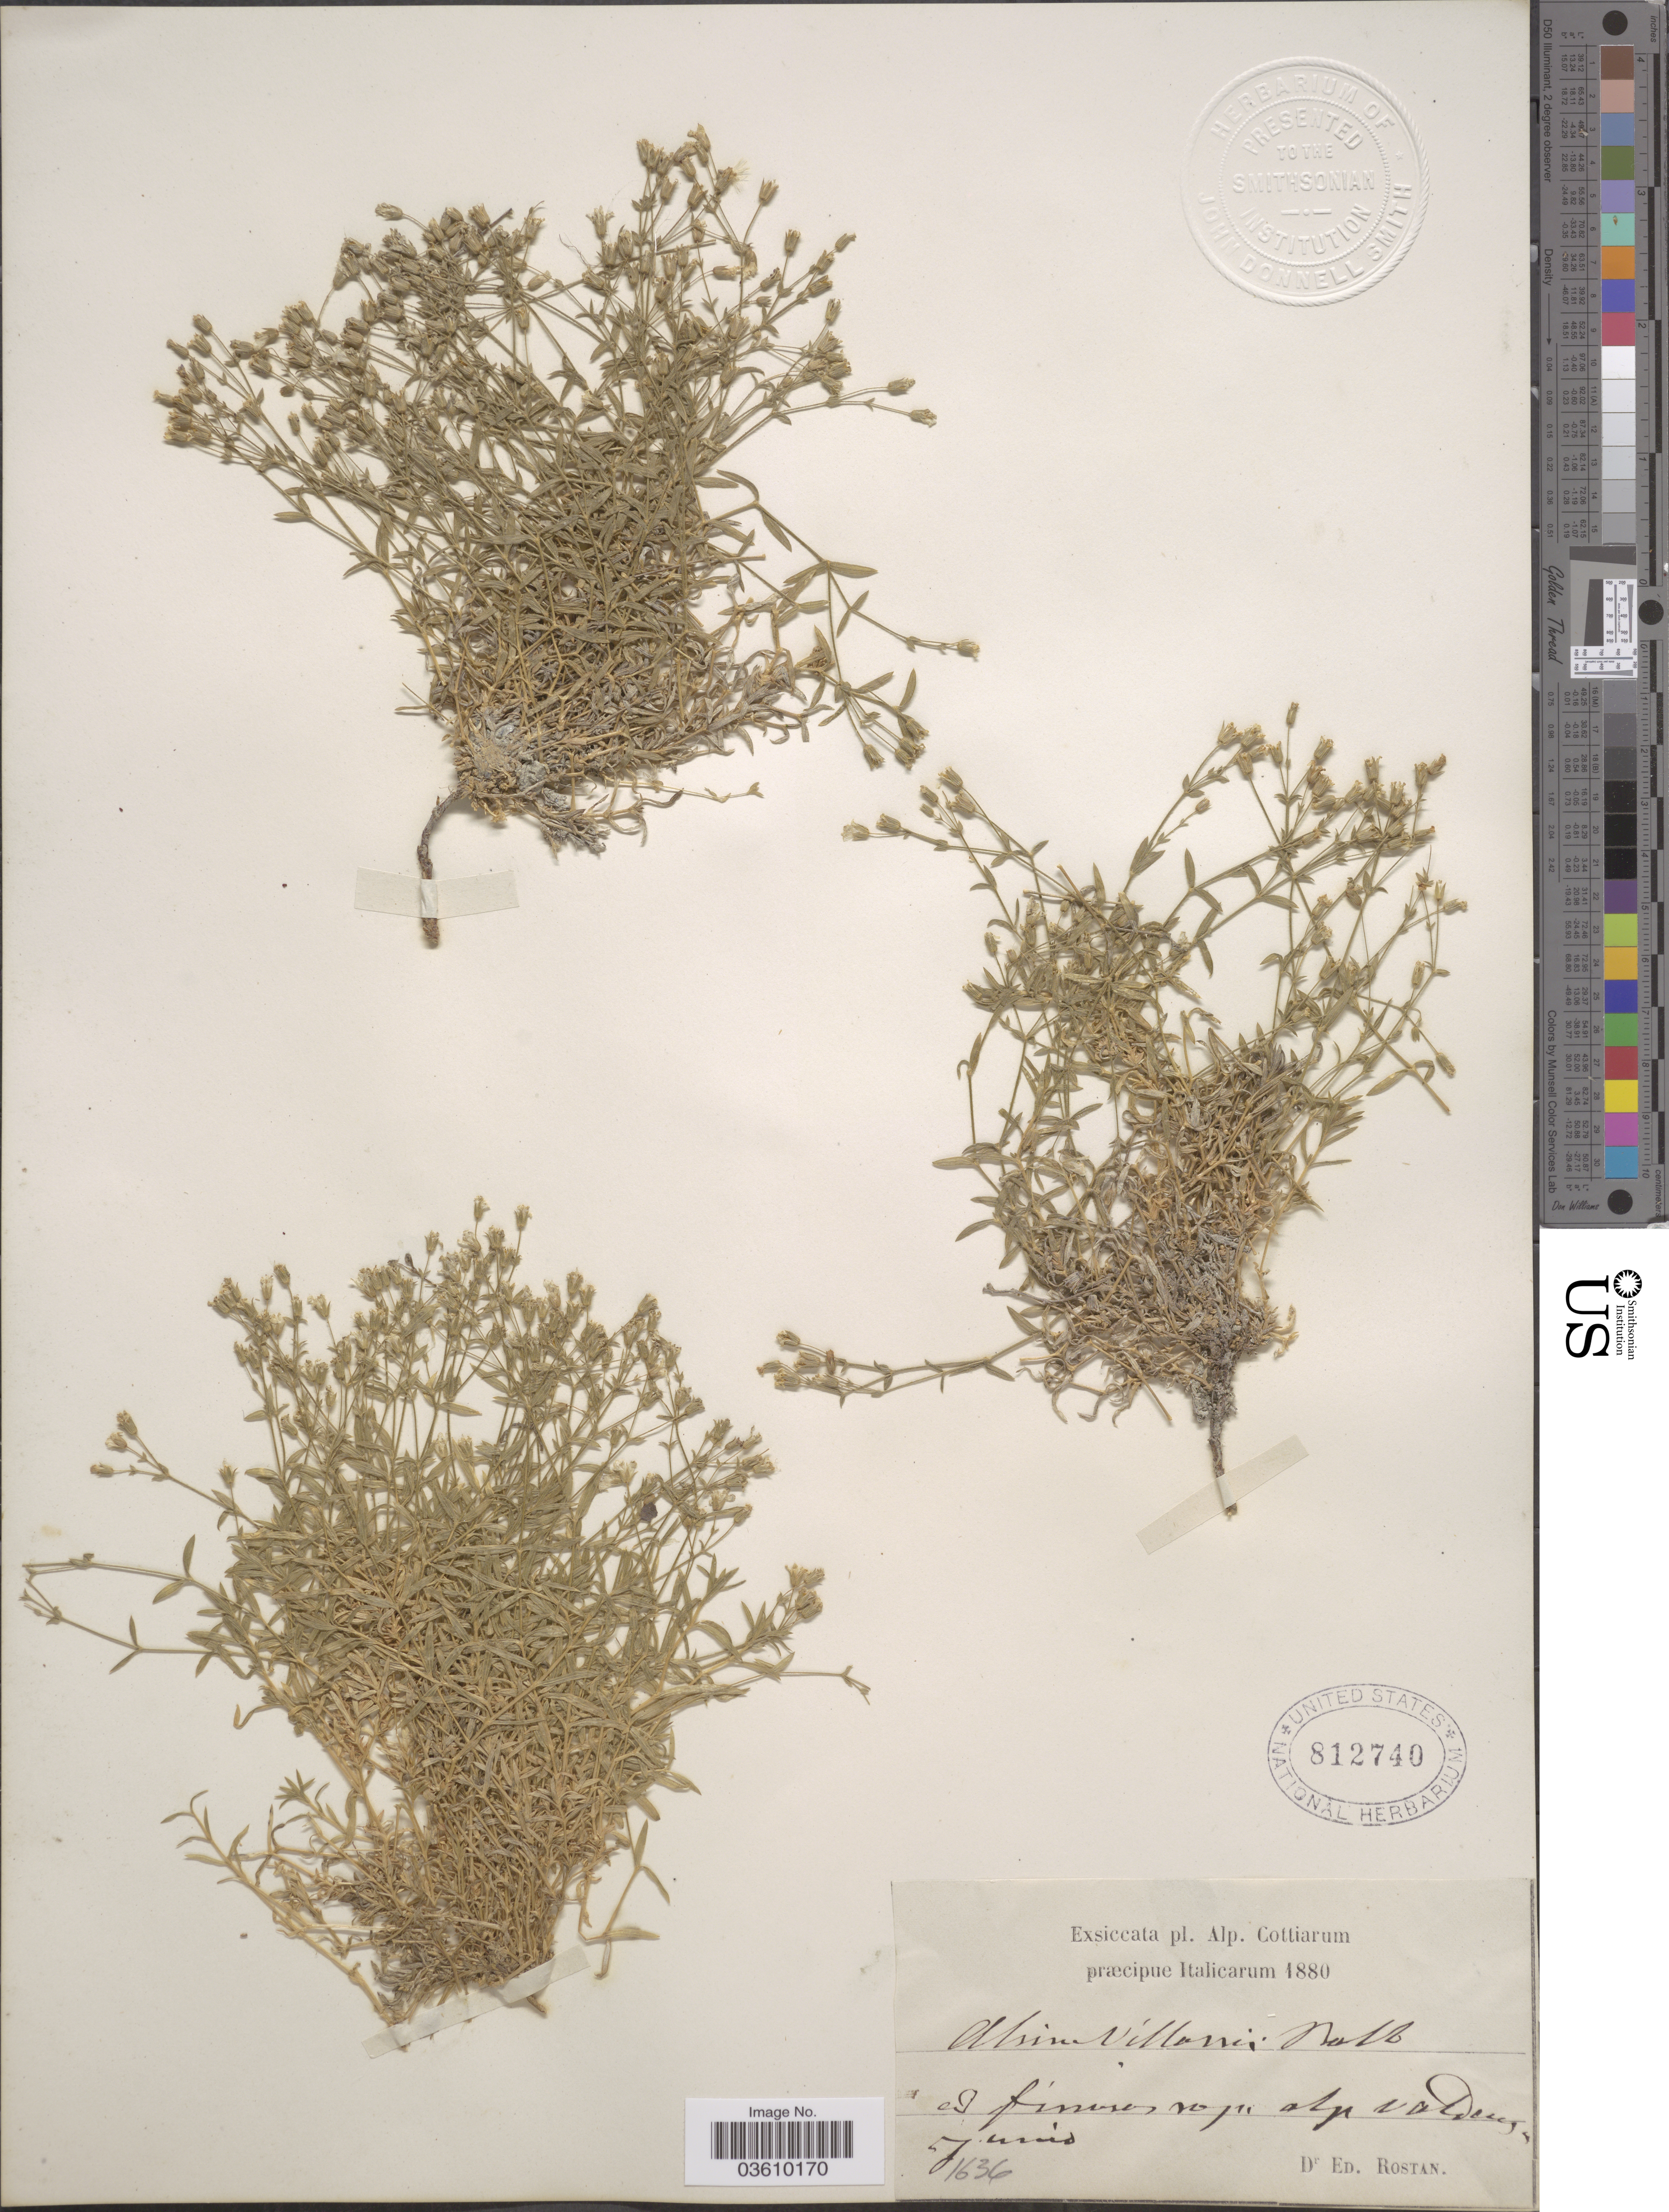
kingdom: Plantae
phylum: Tracheophyta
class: Magnoliopsida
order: Caryophyllales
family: Caryophyllaceae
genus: Sabulina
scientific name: Sabulina villarii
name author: (Balb.) Rchb.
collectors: E. Rostan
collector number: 1636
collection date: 1880-06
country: Italy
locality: Alp. Cottiarum. Præcipue Italicarum. Alp valdens [interpreted].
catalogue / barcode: US 812740